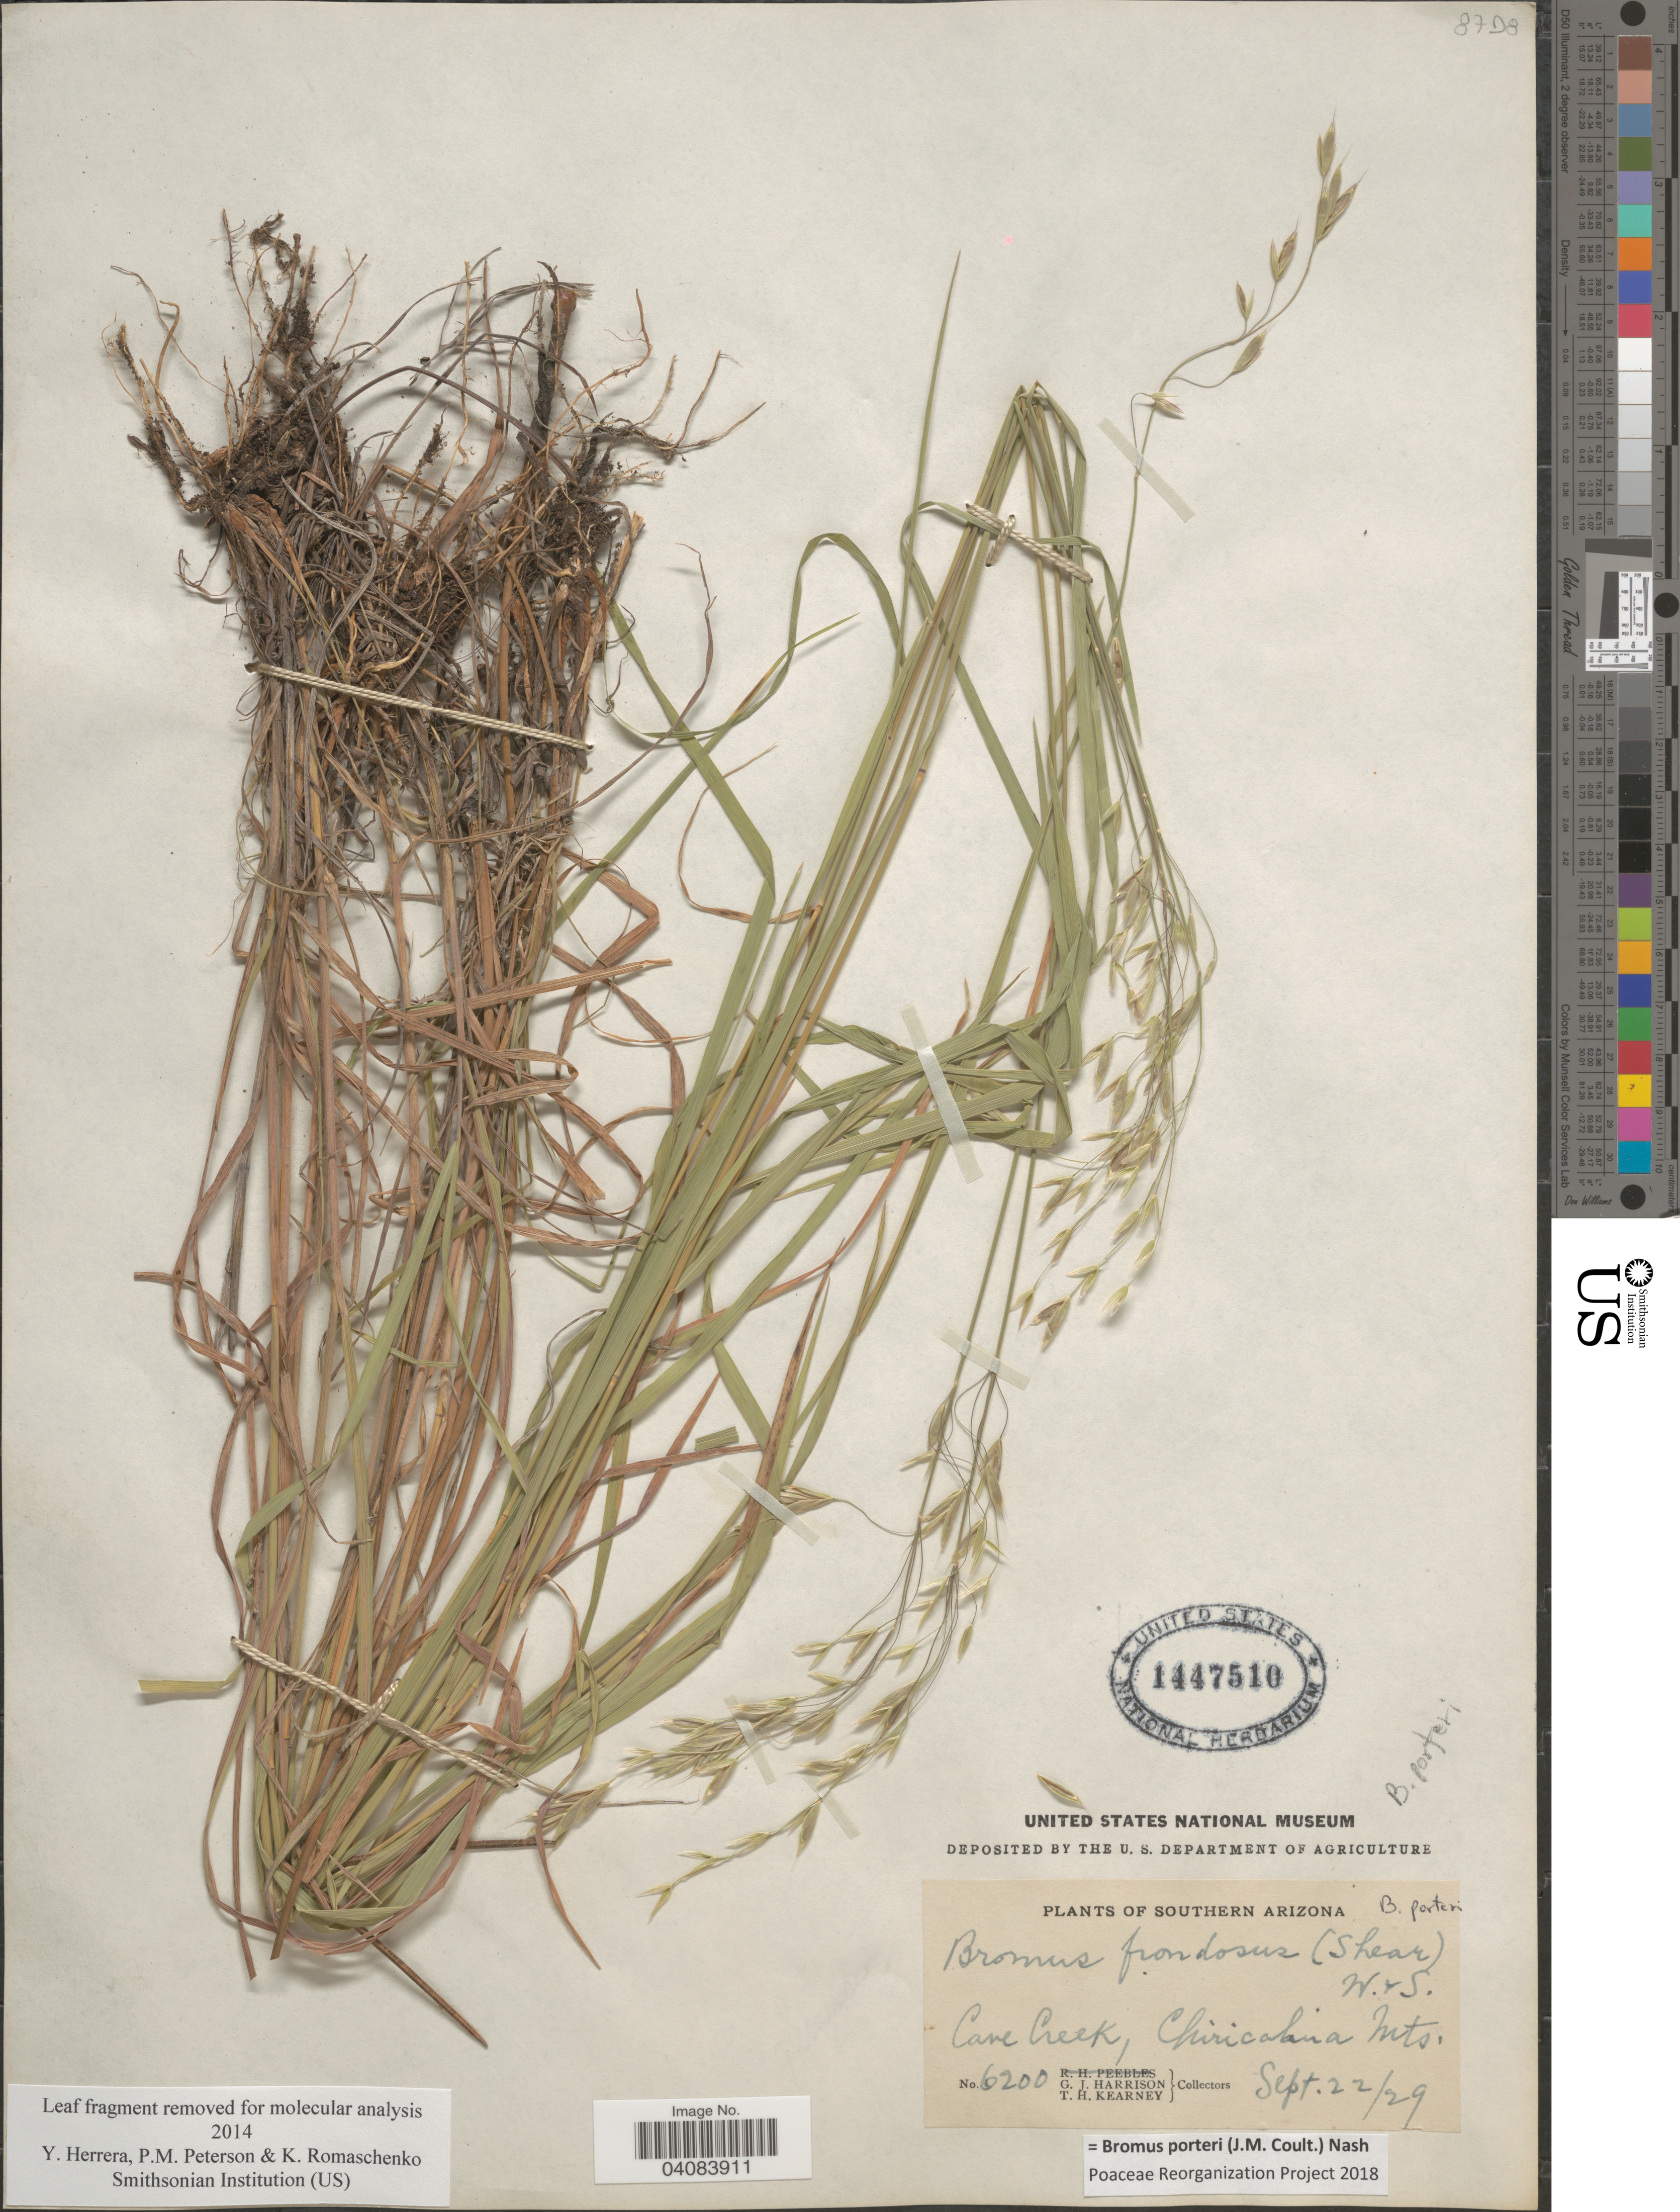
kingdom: Plantae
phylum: Tracheophyta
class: Liliopsida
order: Poales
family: Poaceae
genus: Bromus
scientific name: Bromus porteri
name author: (J.M. Coult.) Nash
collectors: G. J. Harrison & T. H. Kearney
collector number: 6200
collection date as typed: Transcribed d/m/y: 22/9/29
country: United States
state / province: Arizona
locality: Southern Arizona. Cave Creek, Chiricahua Mts.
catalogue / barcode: US 1447510